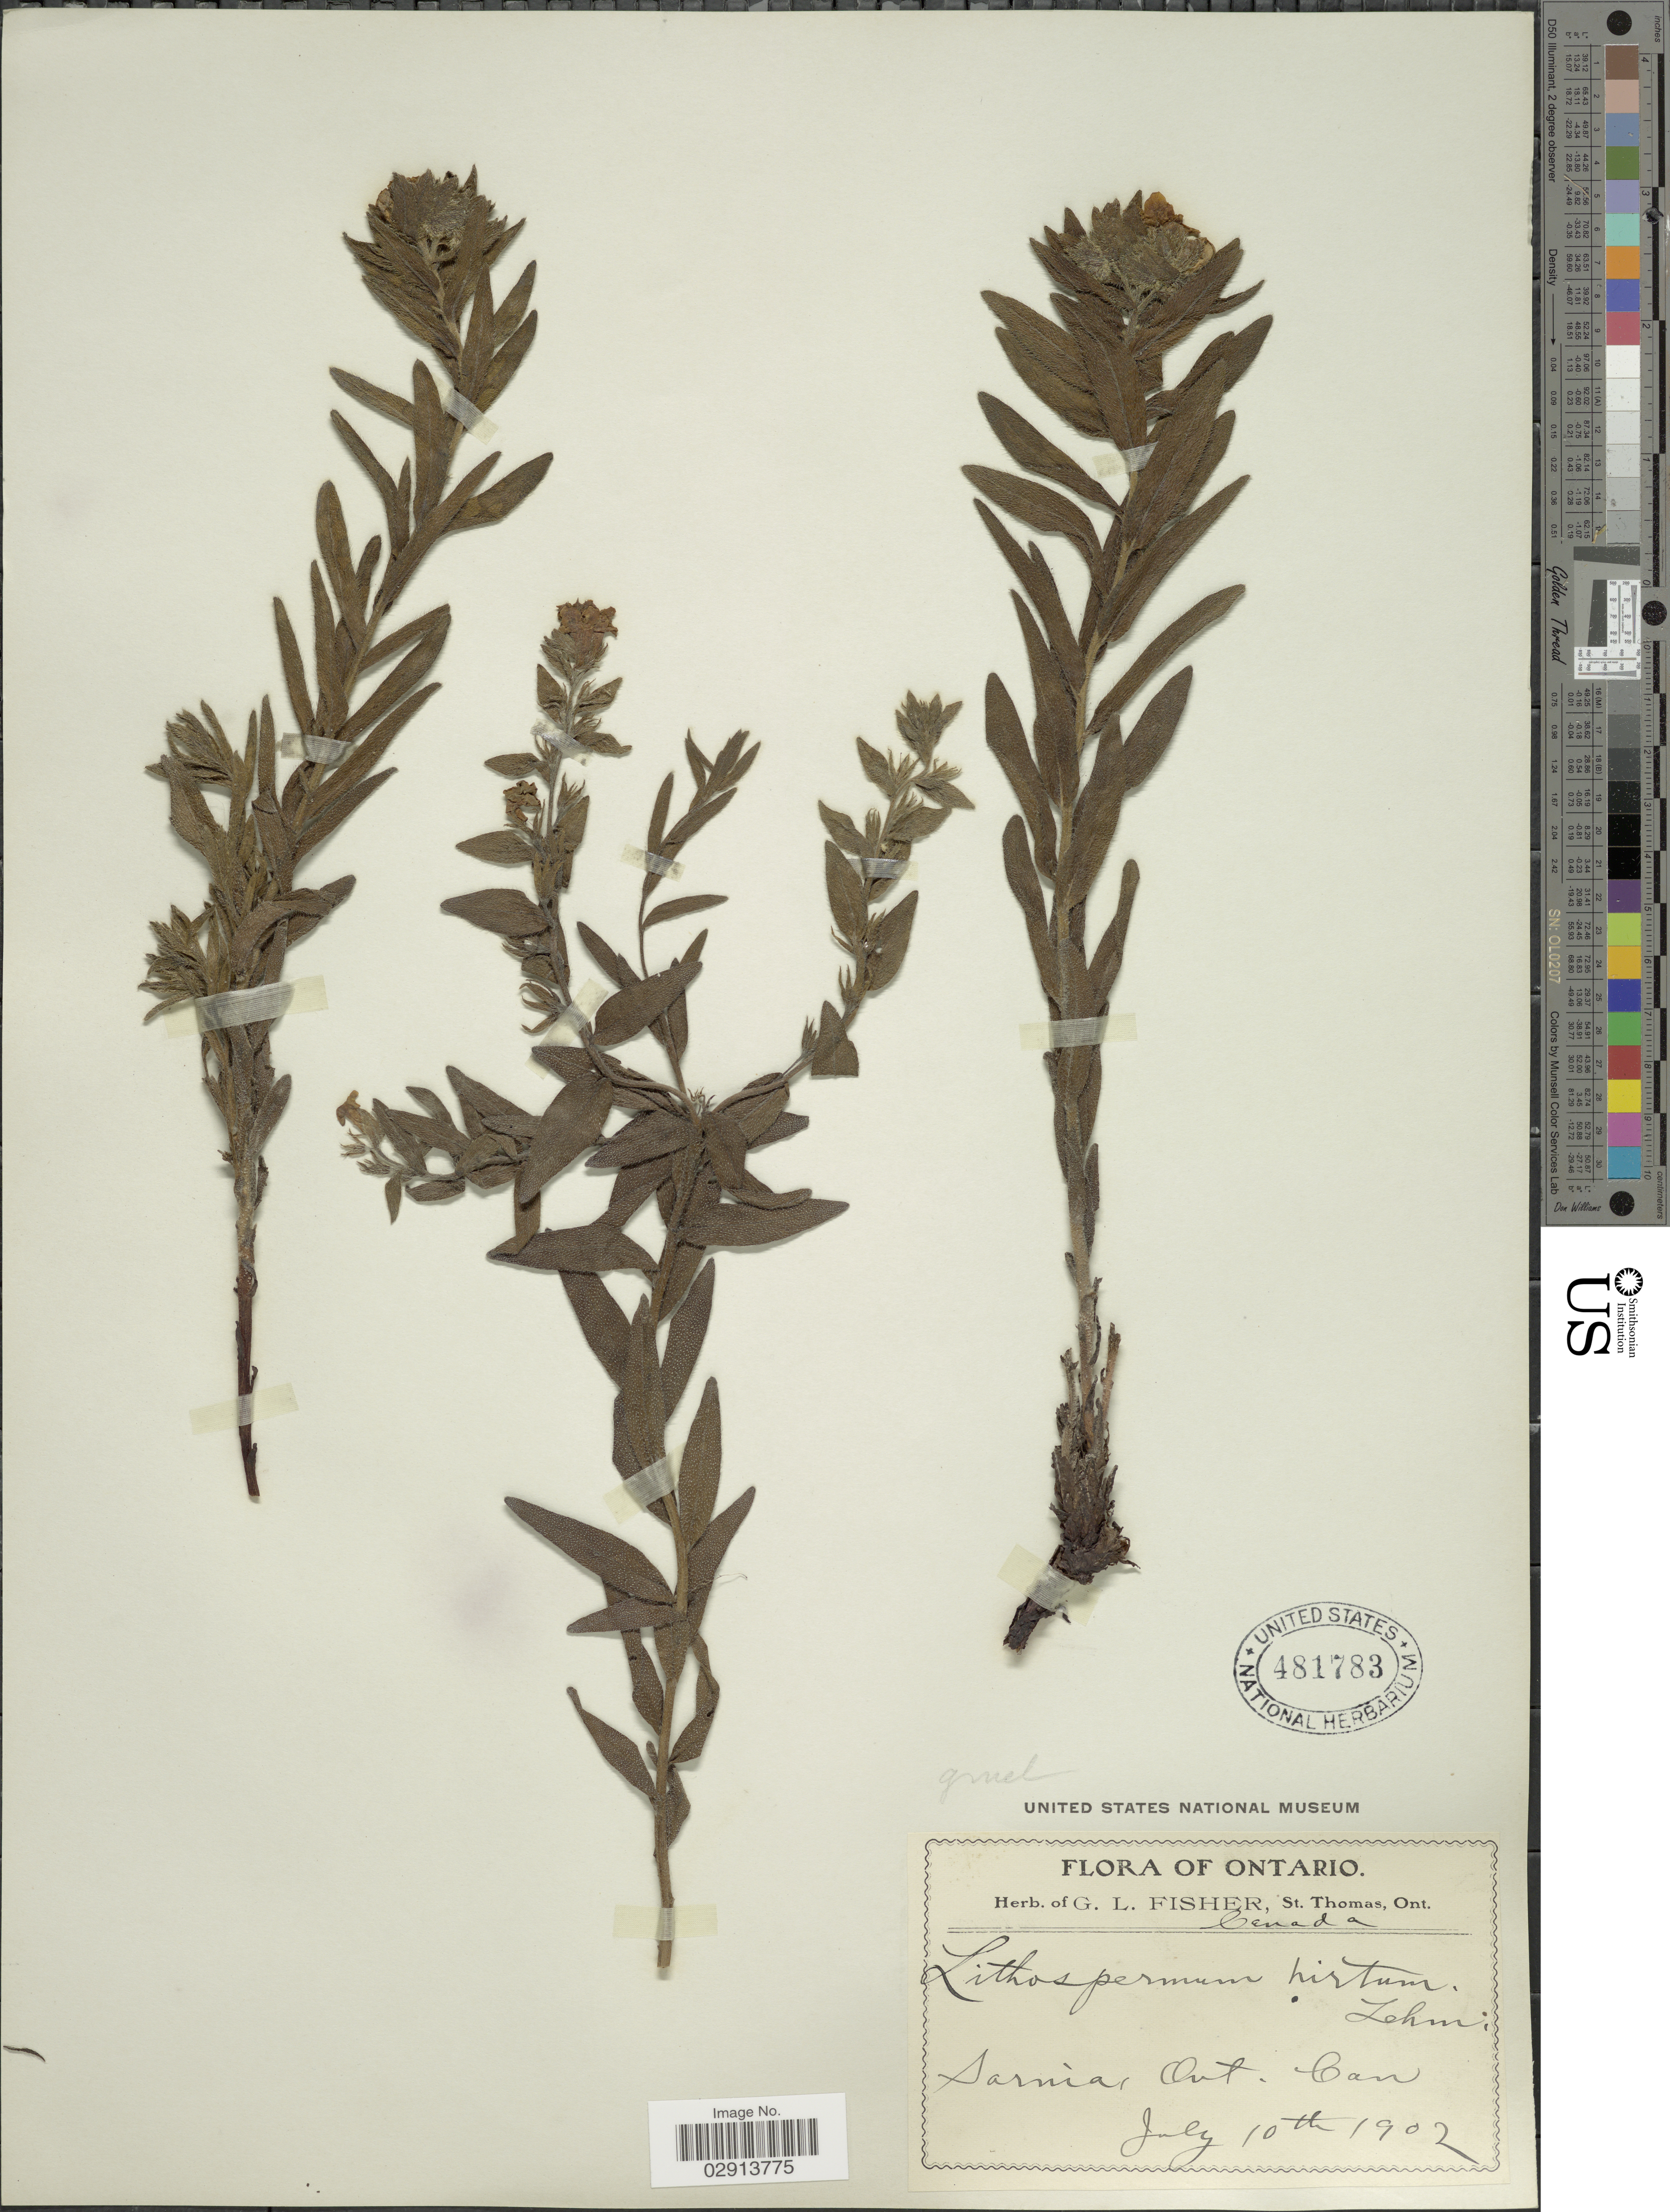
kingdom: Plantae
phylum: Tracheophyta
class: Magnoliopsida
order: Boraginales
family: Boraginaceae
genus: Lithospermum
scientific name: Lithospermum caroliniense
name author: (J.F. Gmel.) MacMill.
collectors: ex herb. Geo L. Fisher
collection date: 1902-07-10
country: Canada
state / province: Ontario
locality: St. Thomas.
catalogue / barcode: US 481783